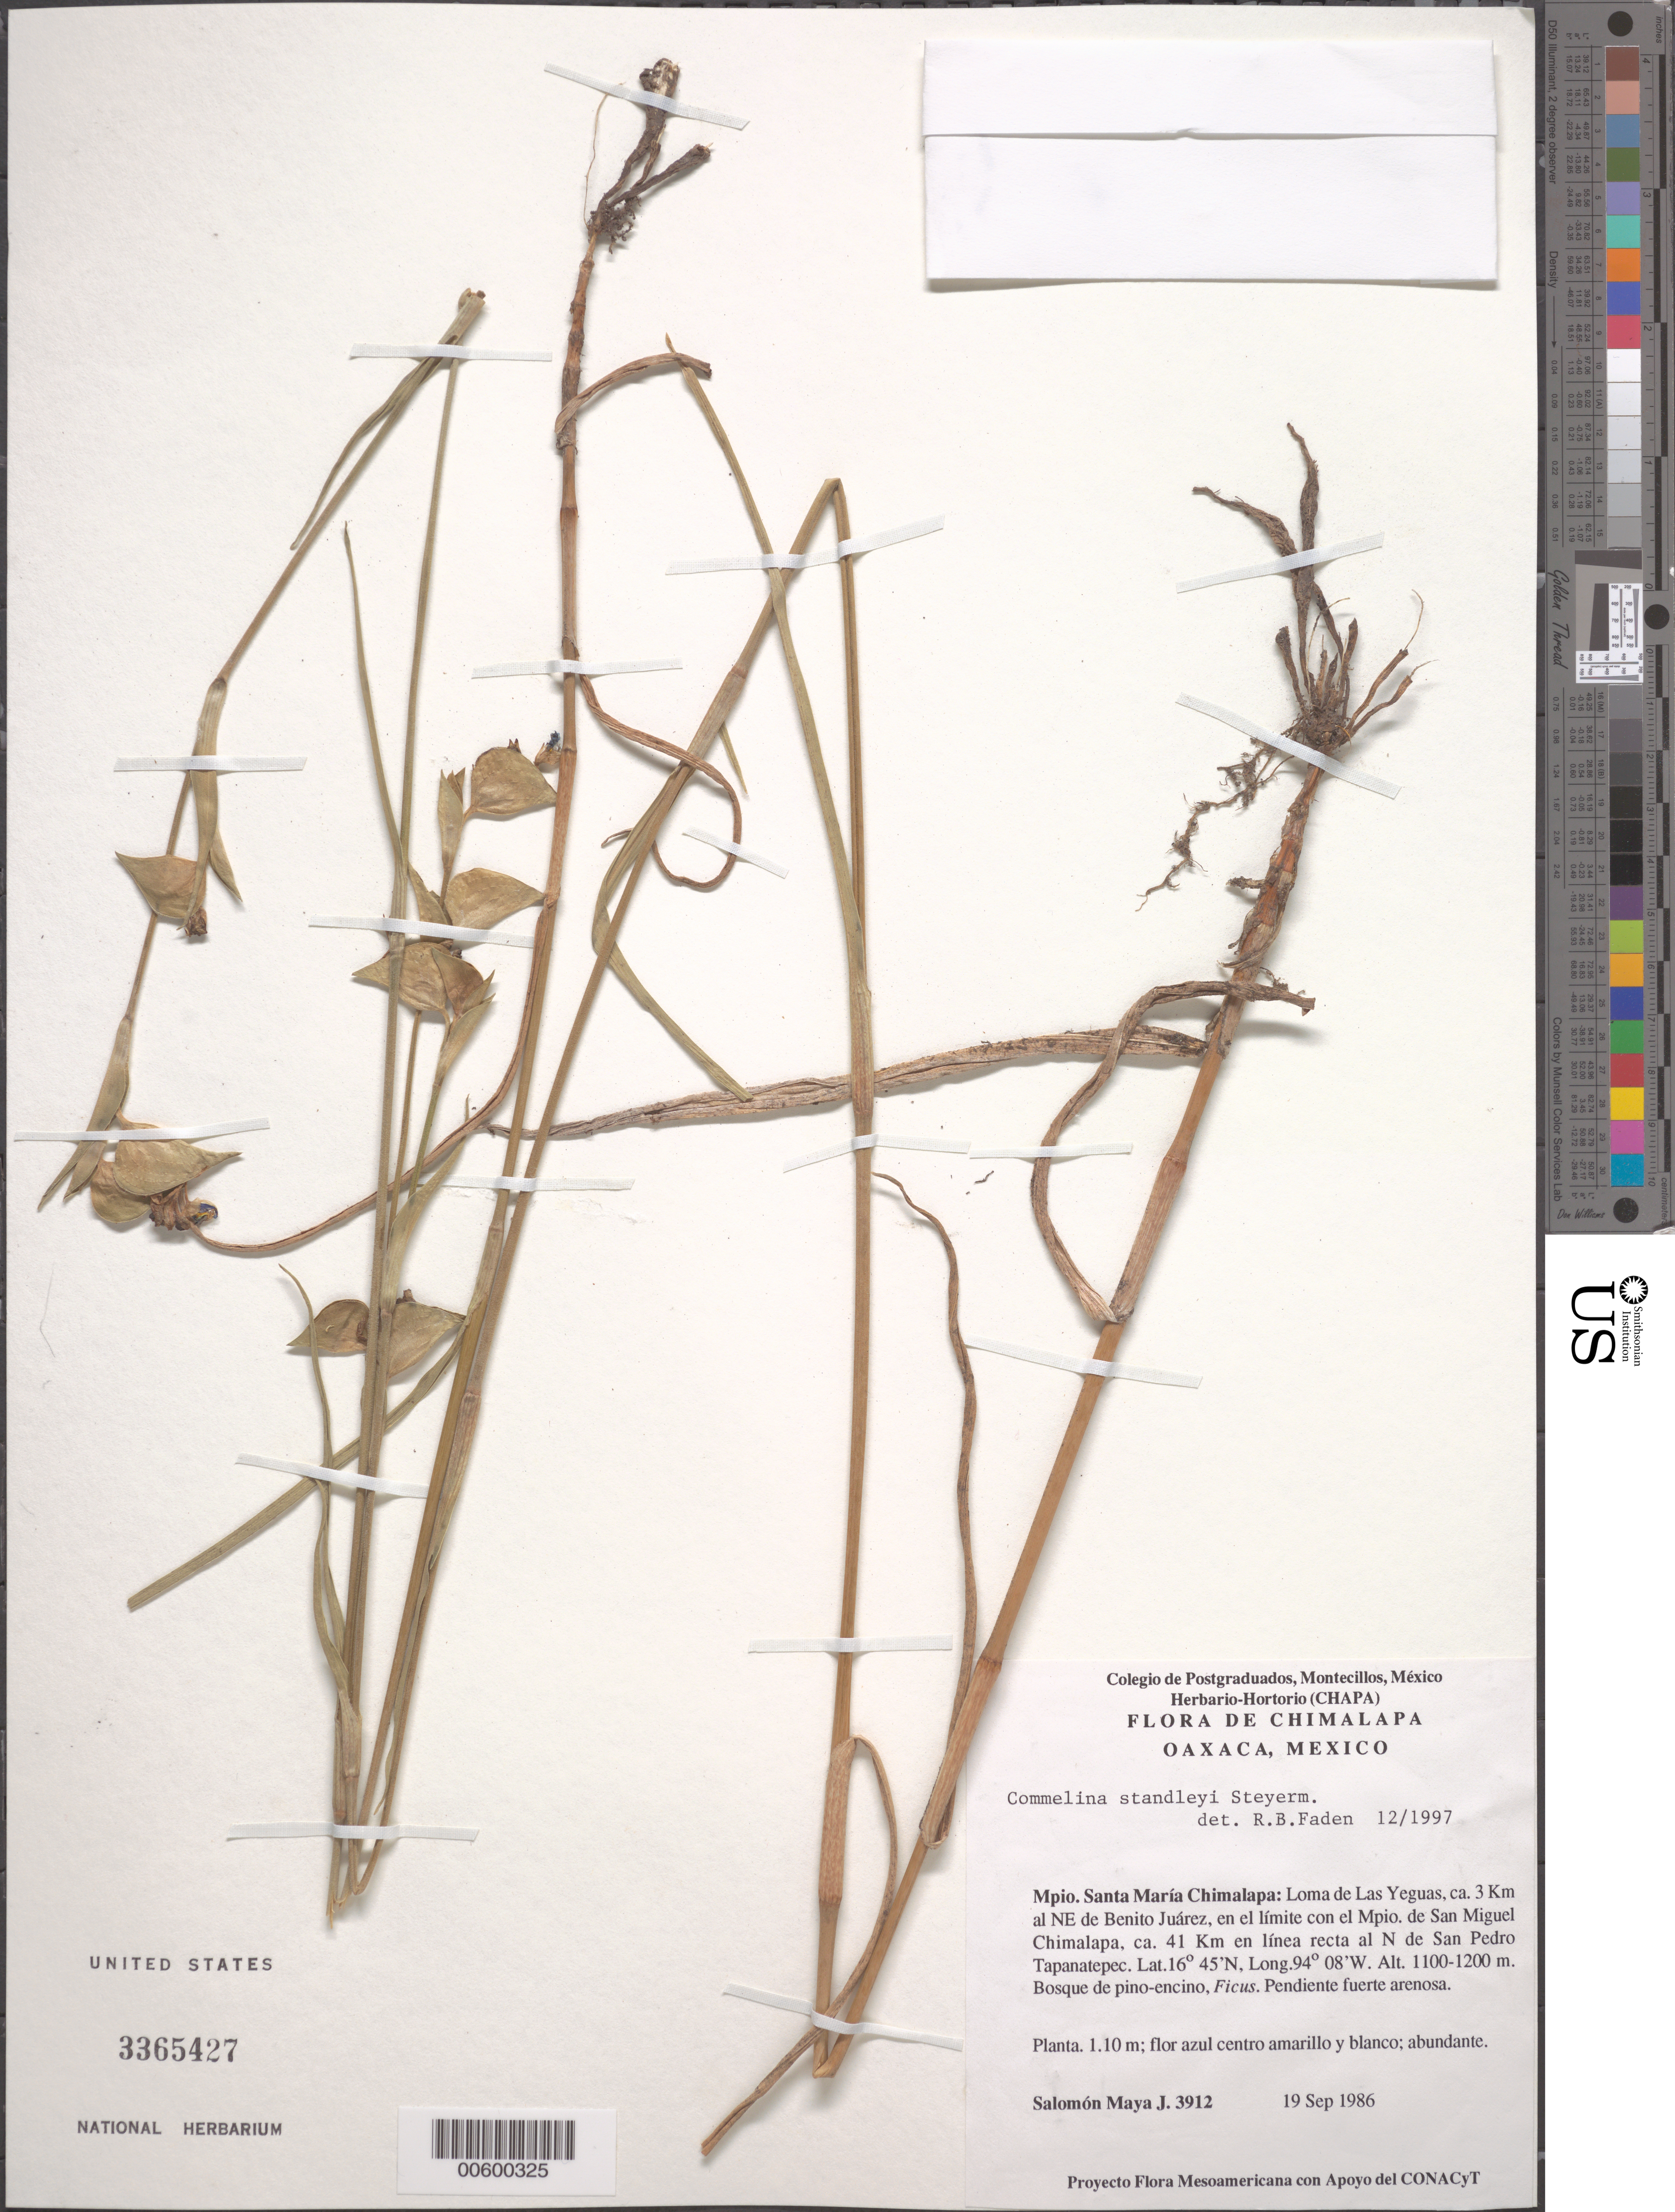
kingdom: Plantae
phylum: Tracheophyta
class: Liliopsida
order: Commelinales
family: Commelinaceae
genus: Commelina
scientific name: Commelina standleyi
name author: Steyerm.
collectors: S. Maya J.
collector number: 3912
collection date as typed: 19 Sep 1986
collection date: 1986-09-19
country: Mexico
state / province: Oaxaca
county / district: San Miguel Chimalapa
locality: San miguel chimalapa, loma de las yeguas, al ne de benito juarez, n de san pedro tapanatepec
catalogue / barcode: US 3365427